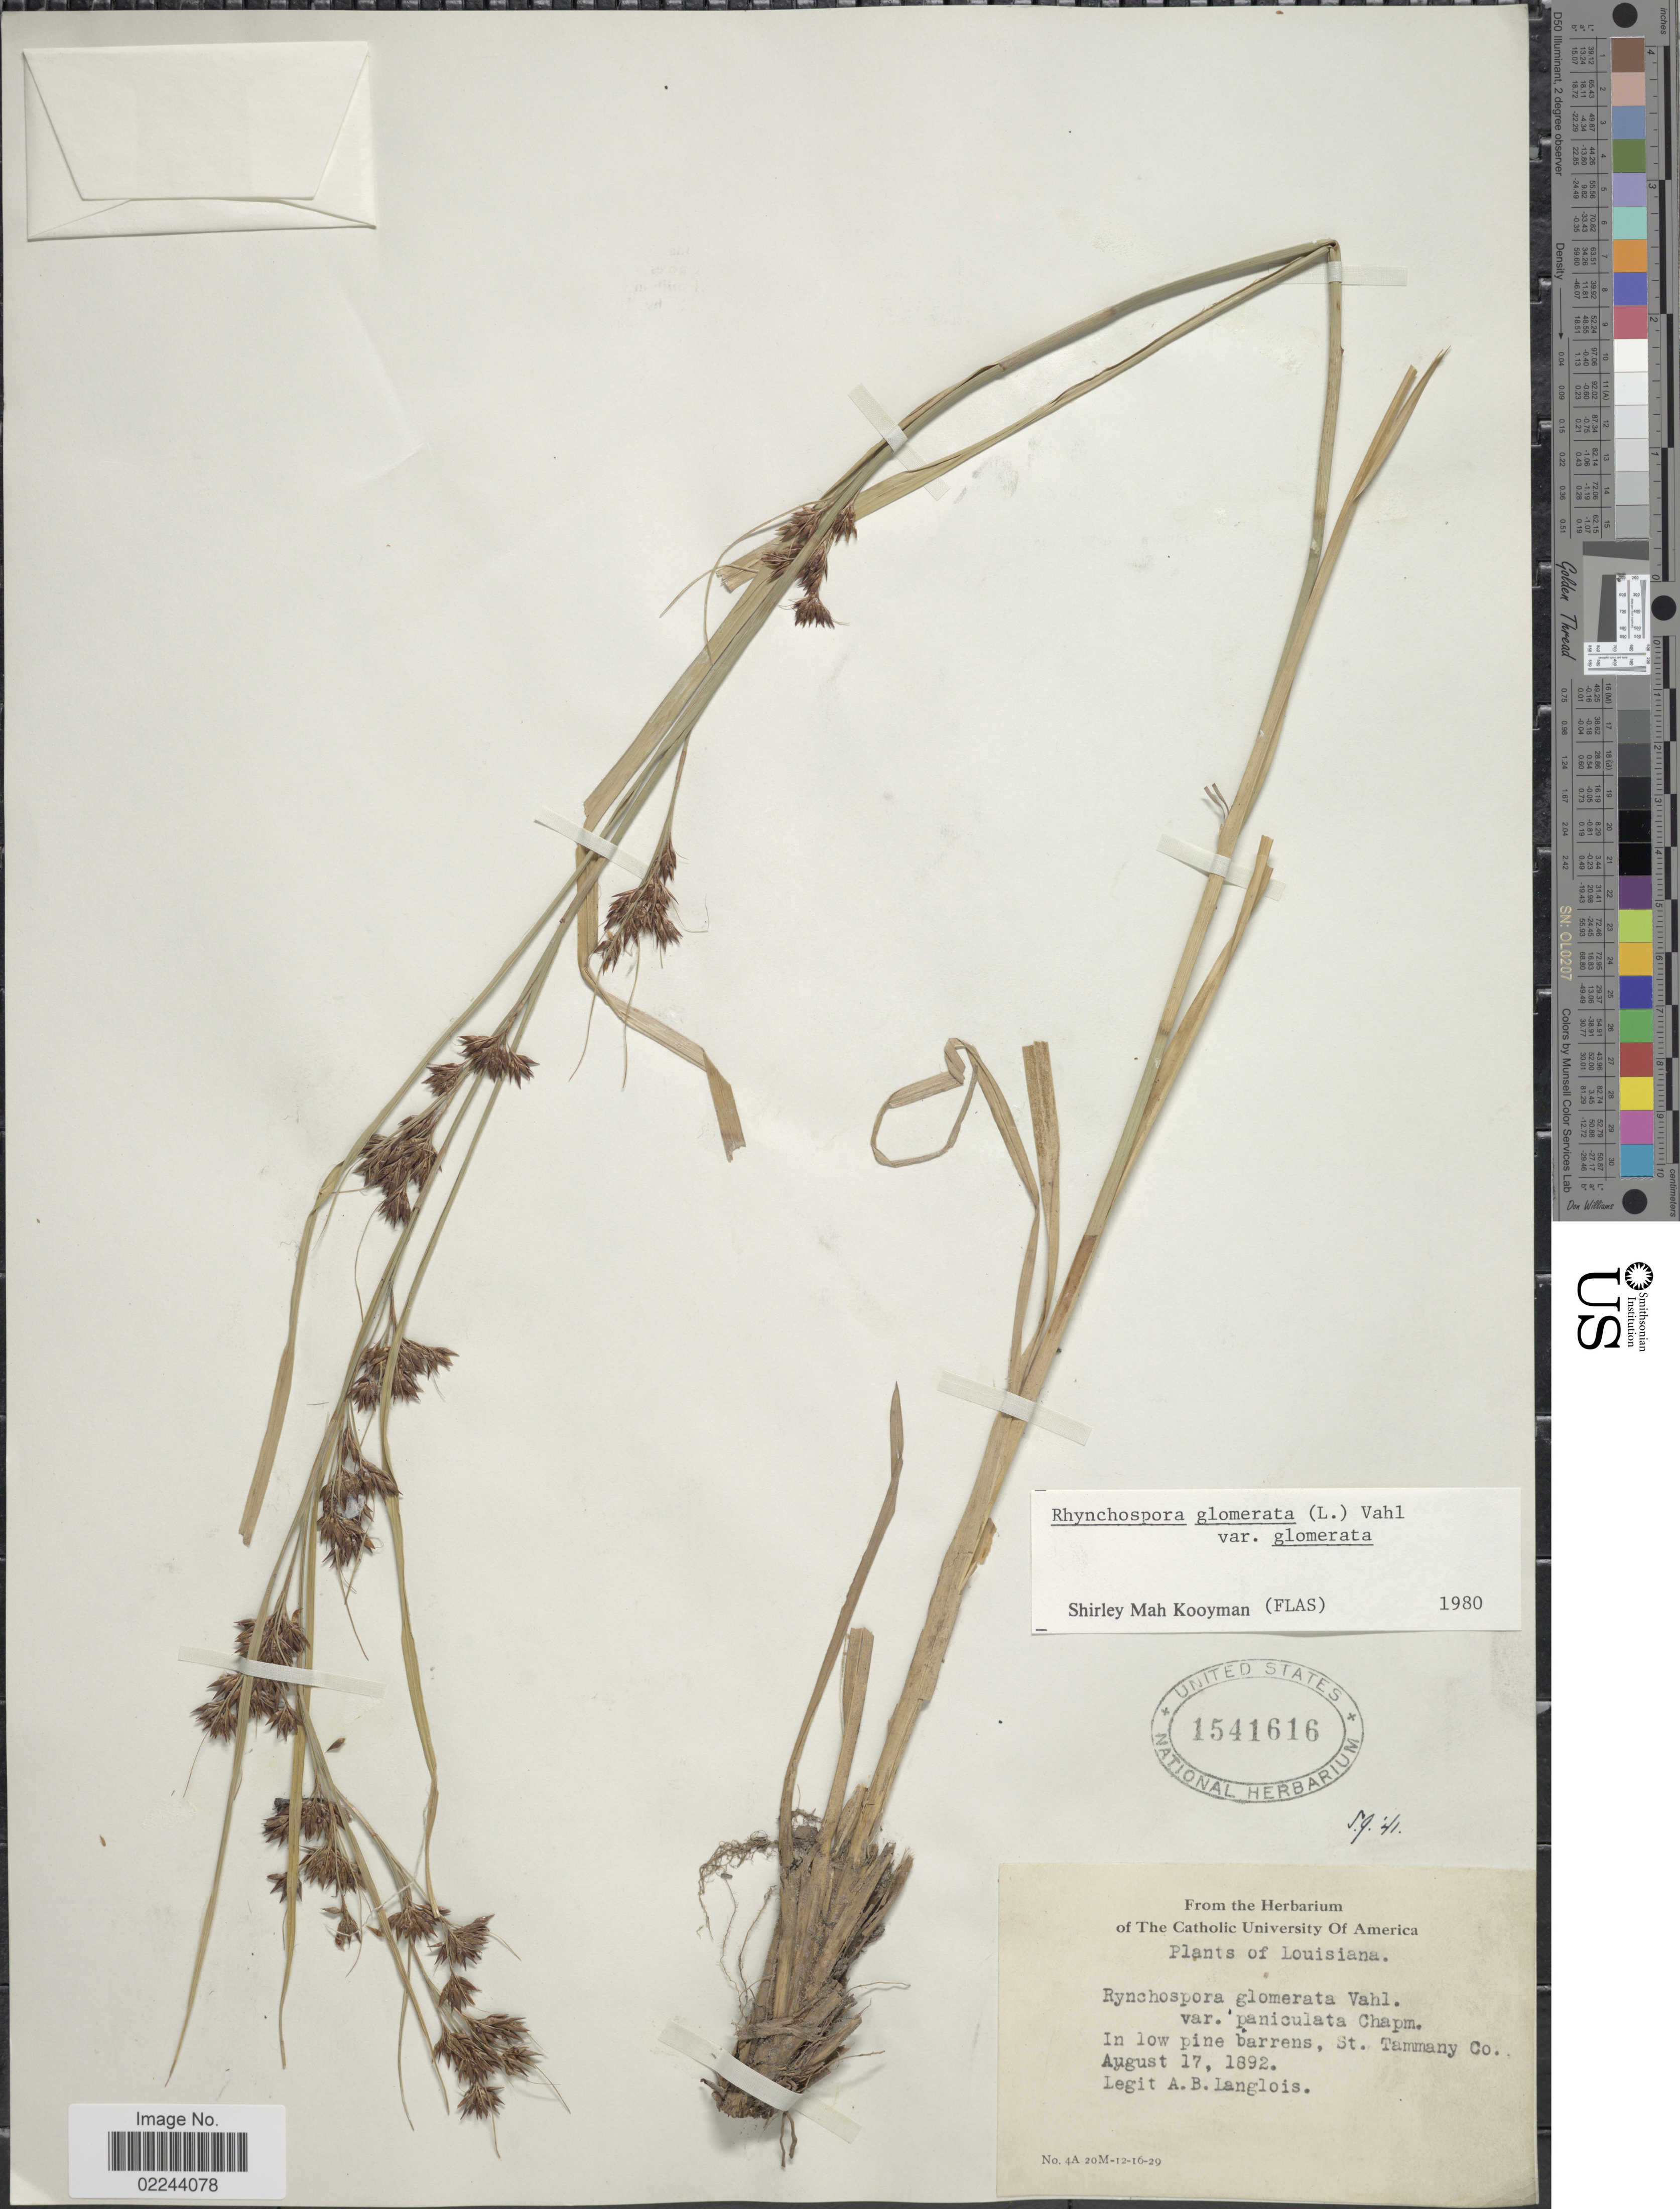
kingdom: Plantae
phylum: Tracheophyta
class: Liliopsida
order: Poales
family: Cyperaceae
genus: Rhynchospora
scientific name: Rhynchospora glomerata var. glomerata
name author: (L.) Vahl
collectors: A. Langlois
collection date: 1892-08-17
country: United States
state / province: Louisiana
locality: St. Tammany Co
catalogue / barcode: US 1541616